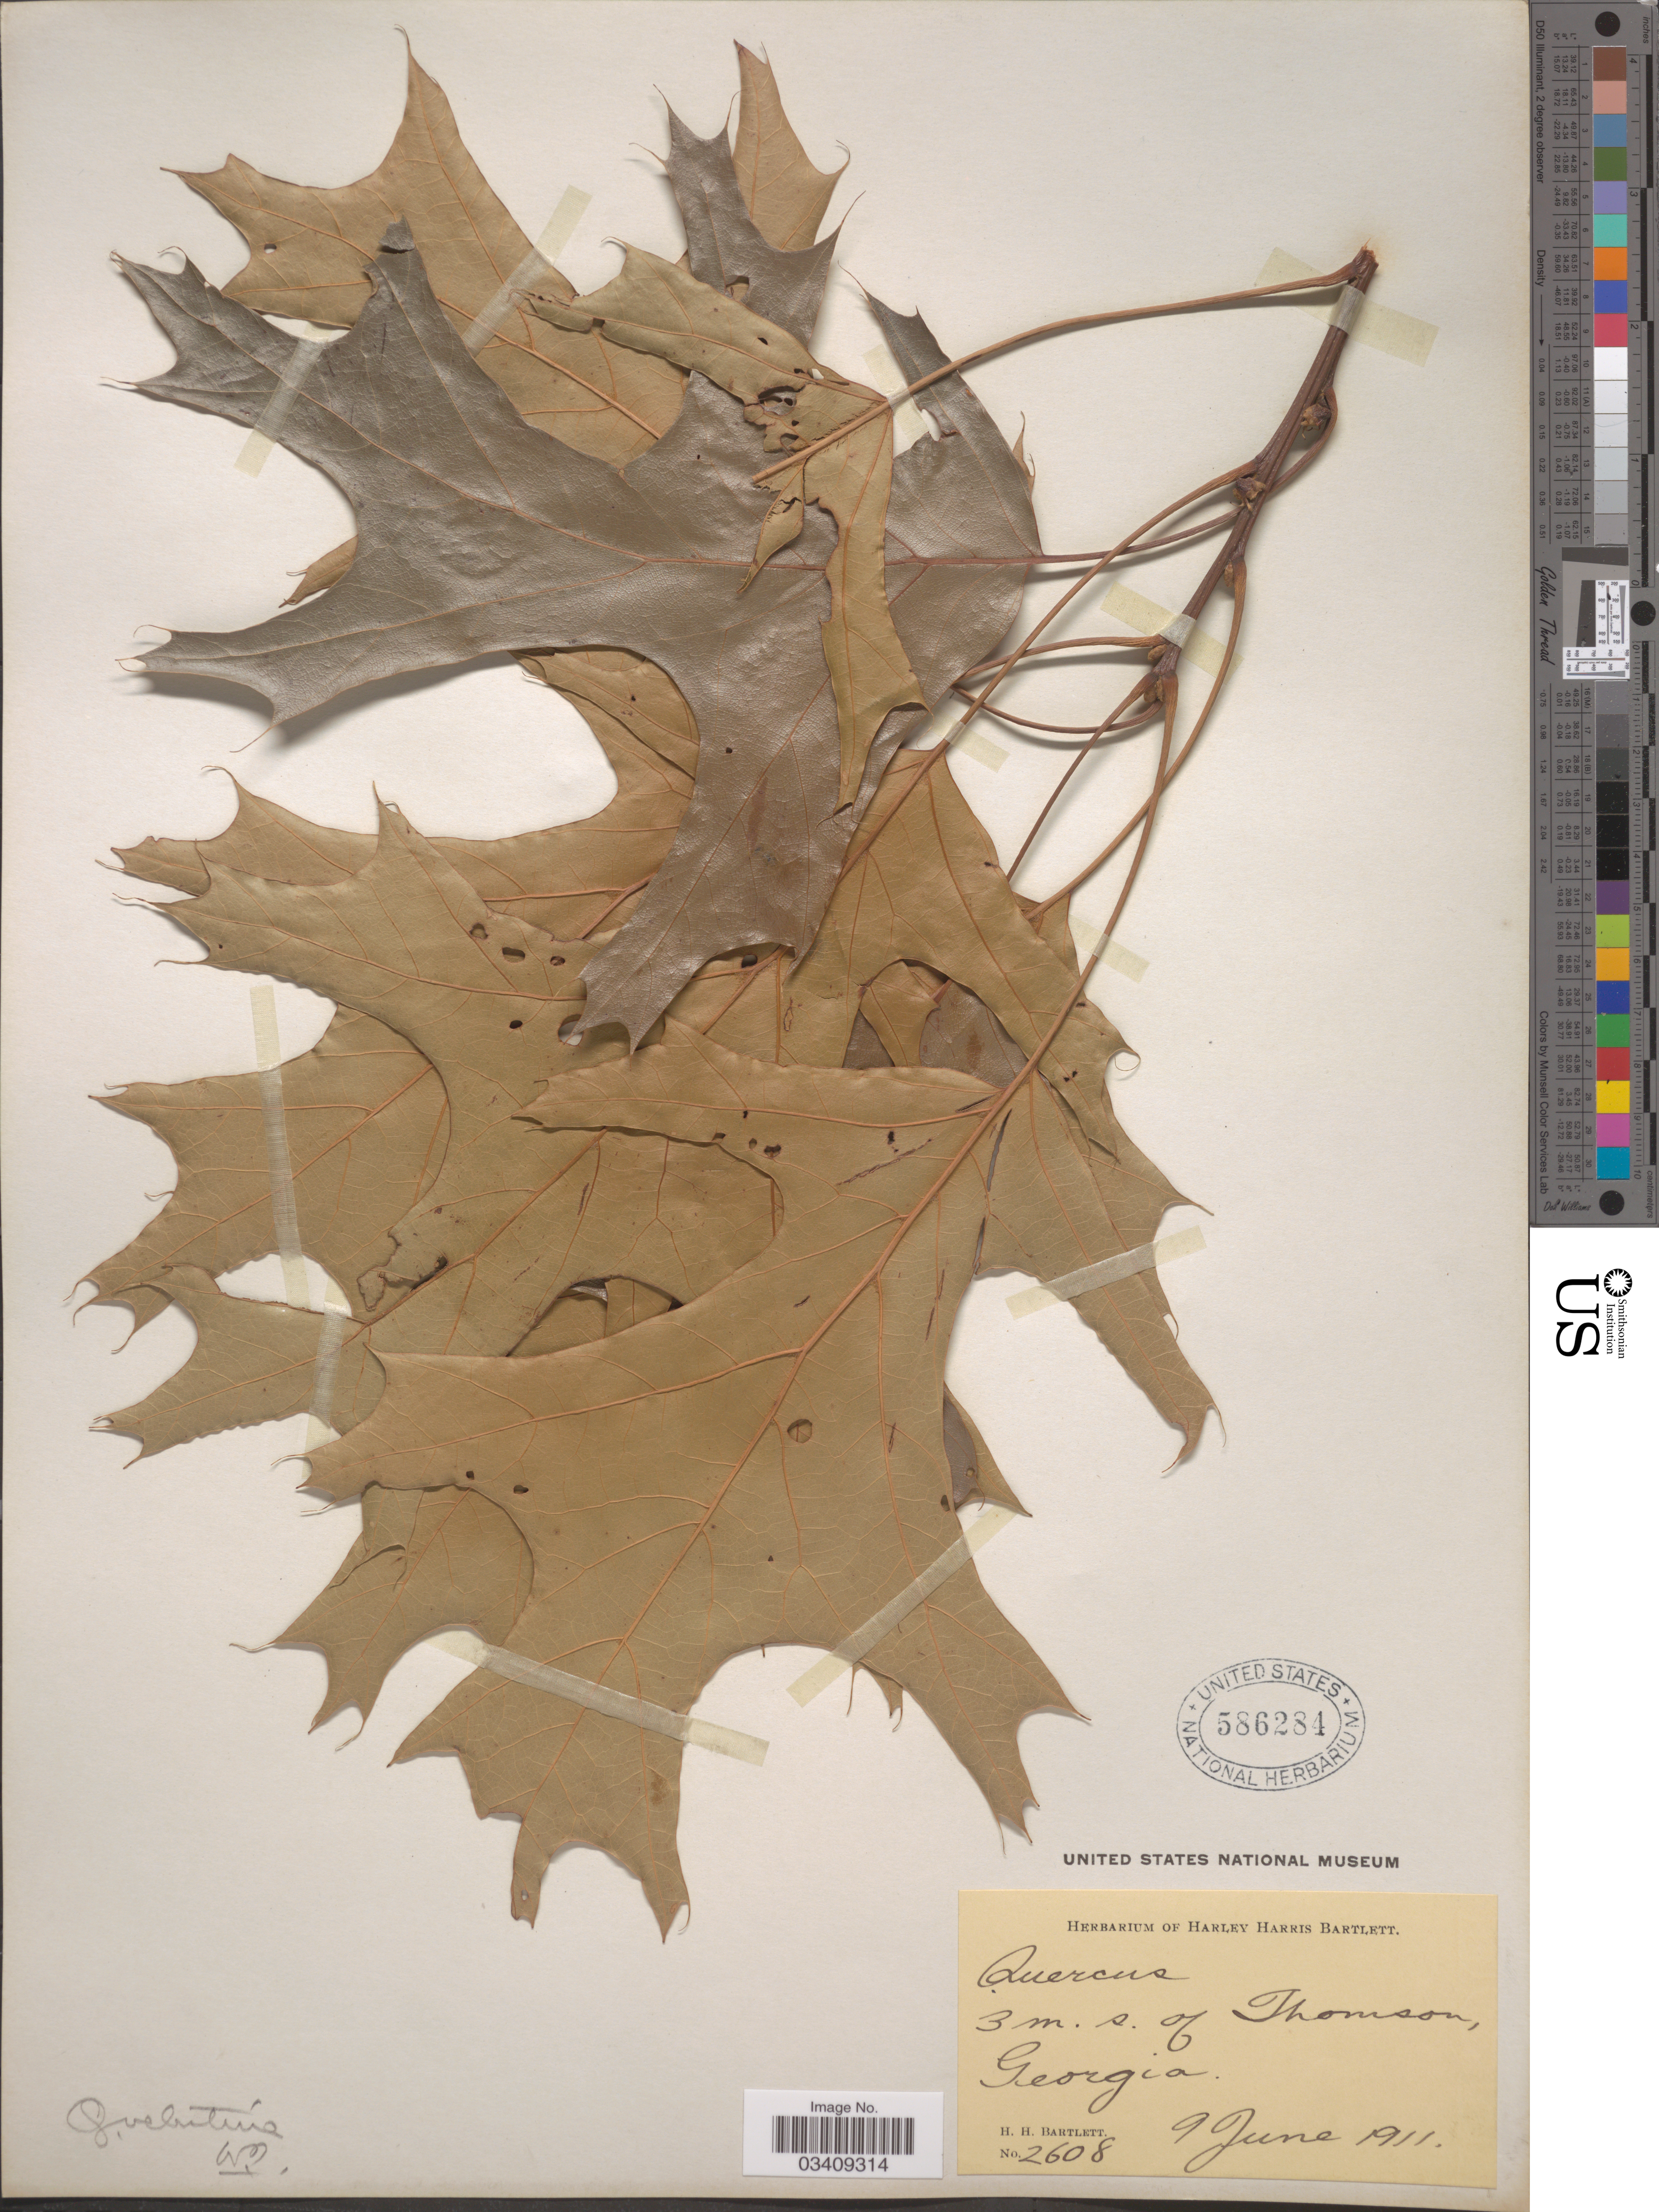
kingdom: Plantae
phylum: Tracheophyta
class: Magnoliopsida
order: Fagales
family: Fagaceae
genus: Quercus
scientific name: Quercus velutina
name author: Lam.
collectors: H. H. Bartlett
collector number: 2608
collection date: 1911-06-09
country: United States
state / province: Georgia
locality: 3 m. s. of Thomson.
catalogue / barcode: US 586284